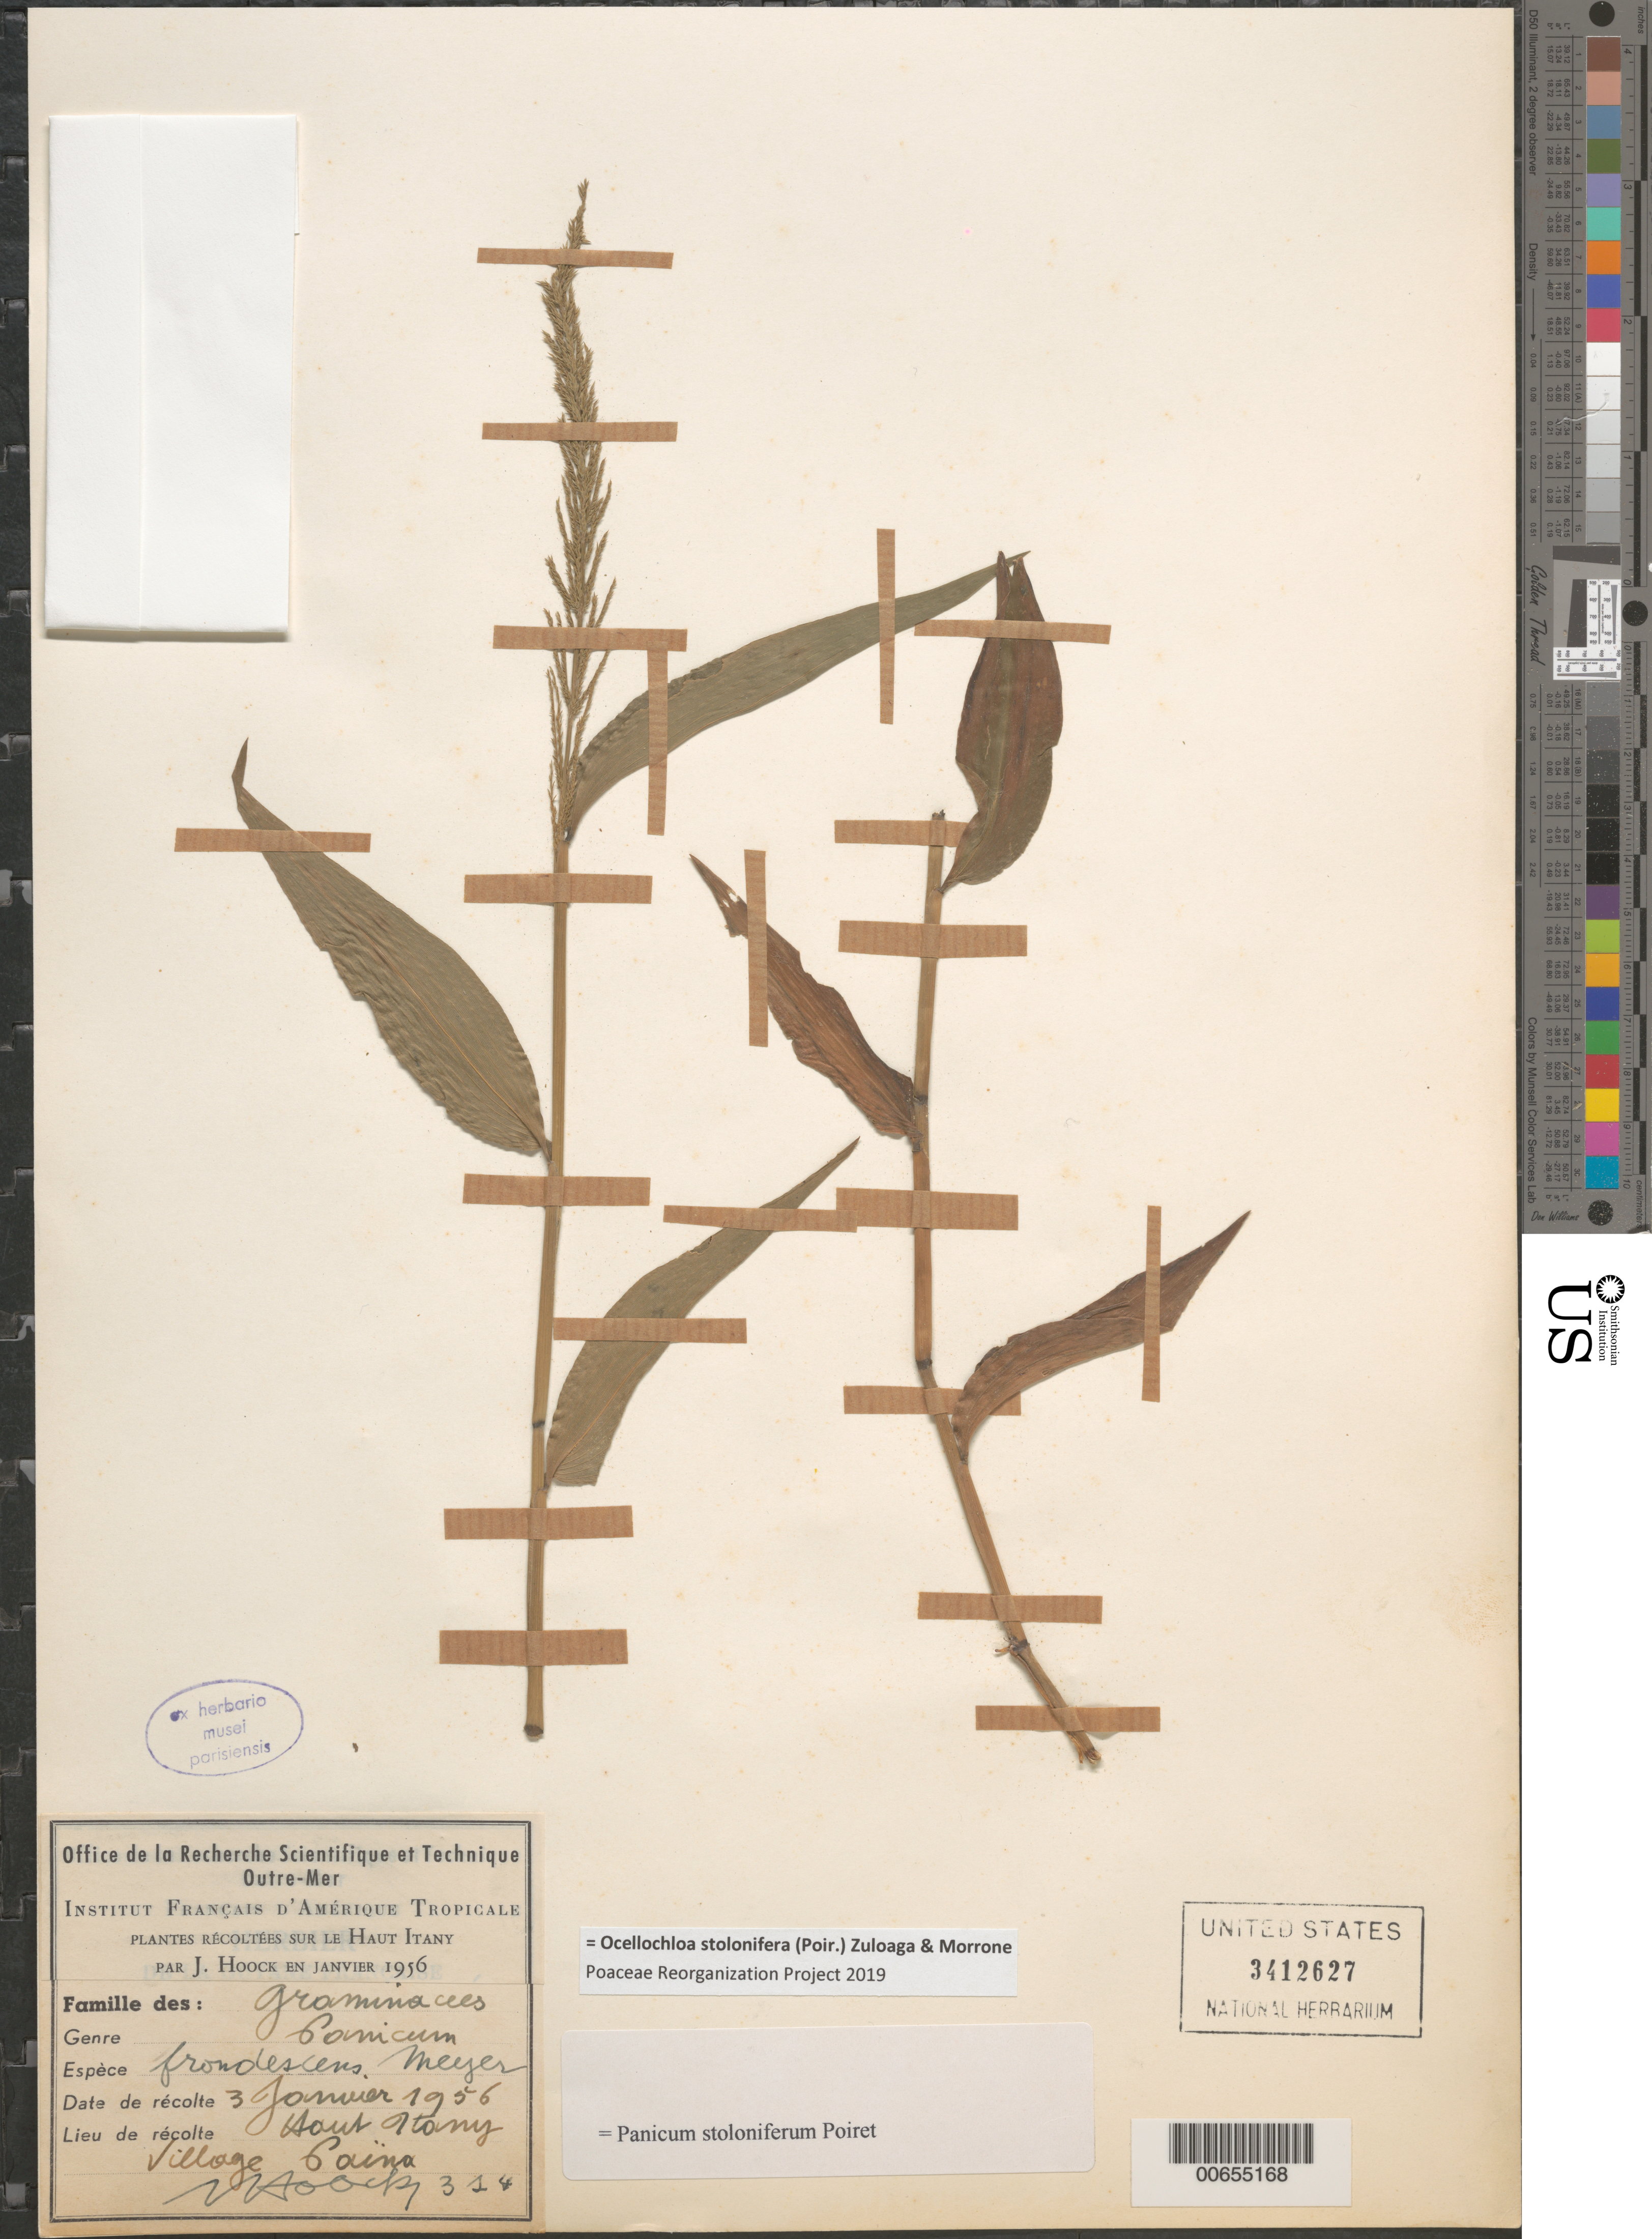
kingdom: Plantae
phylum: Tracheophyta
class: Liliopsida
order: Poales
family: Poaceae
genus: Panicum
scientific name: Panicum stoloniferum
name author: Poir.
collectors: J. Hoock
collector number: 314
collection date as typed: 3-Jan-56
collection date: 1956-01-03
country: French Guiana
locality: Haut Litany, Village Paina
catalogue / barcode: US 3412627